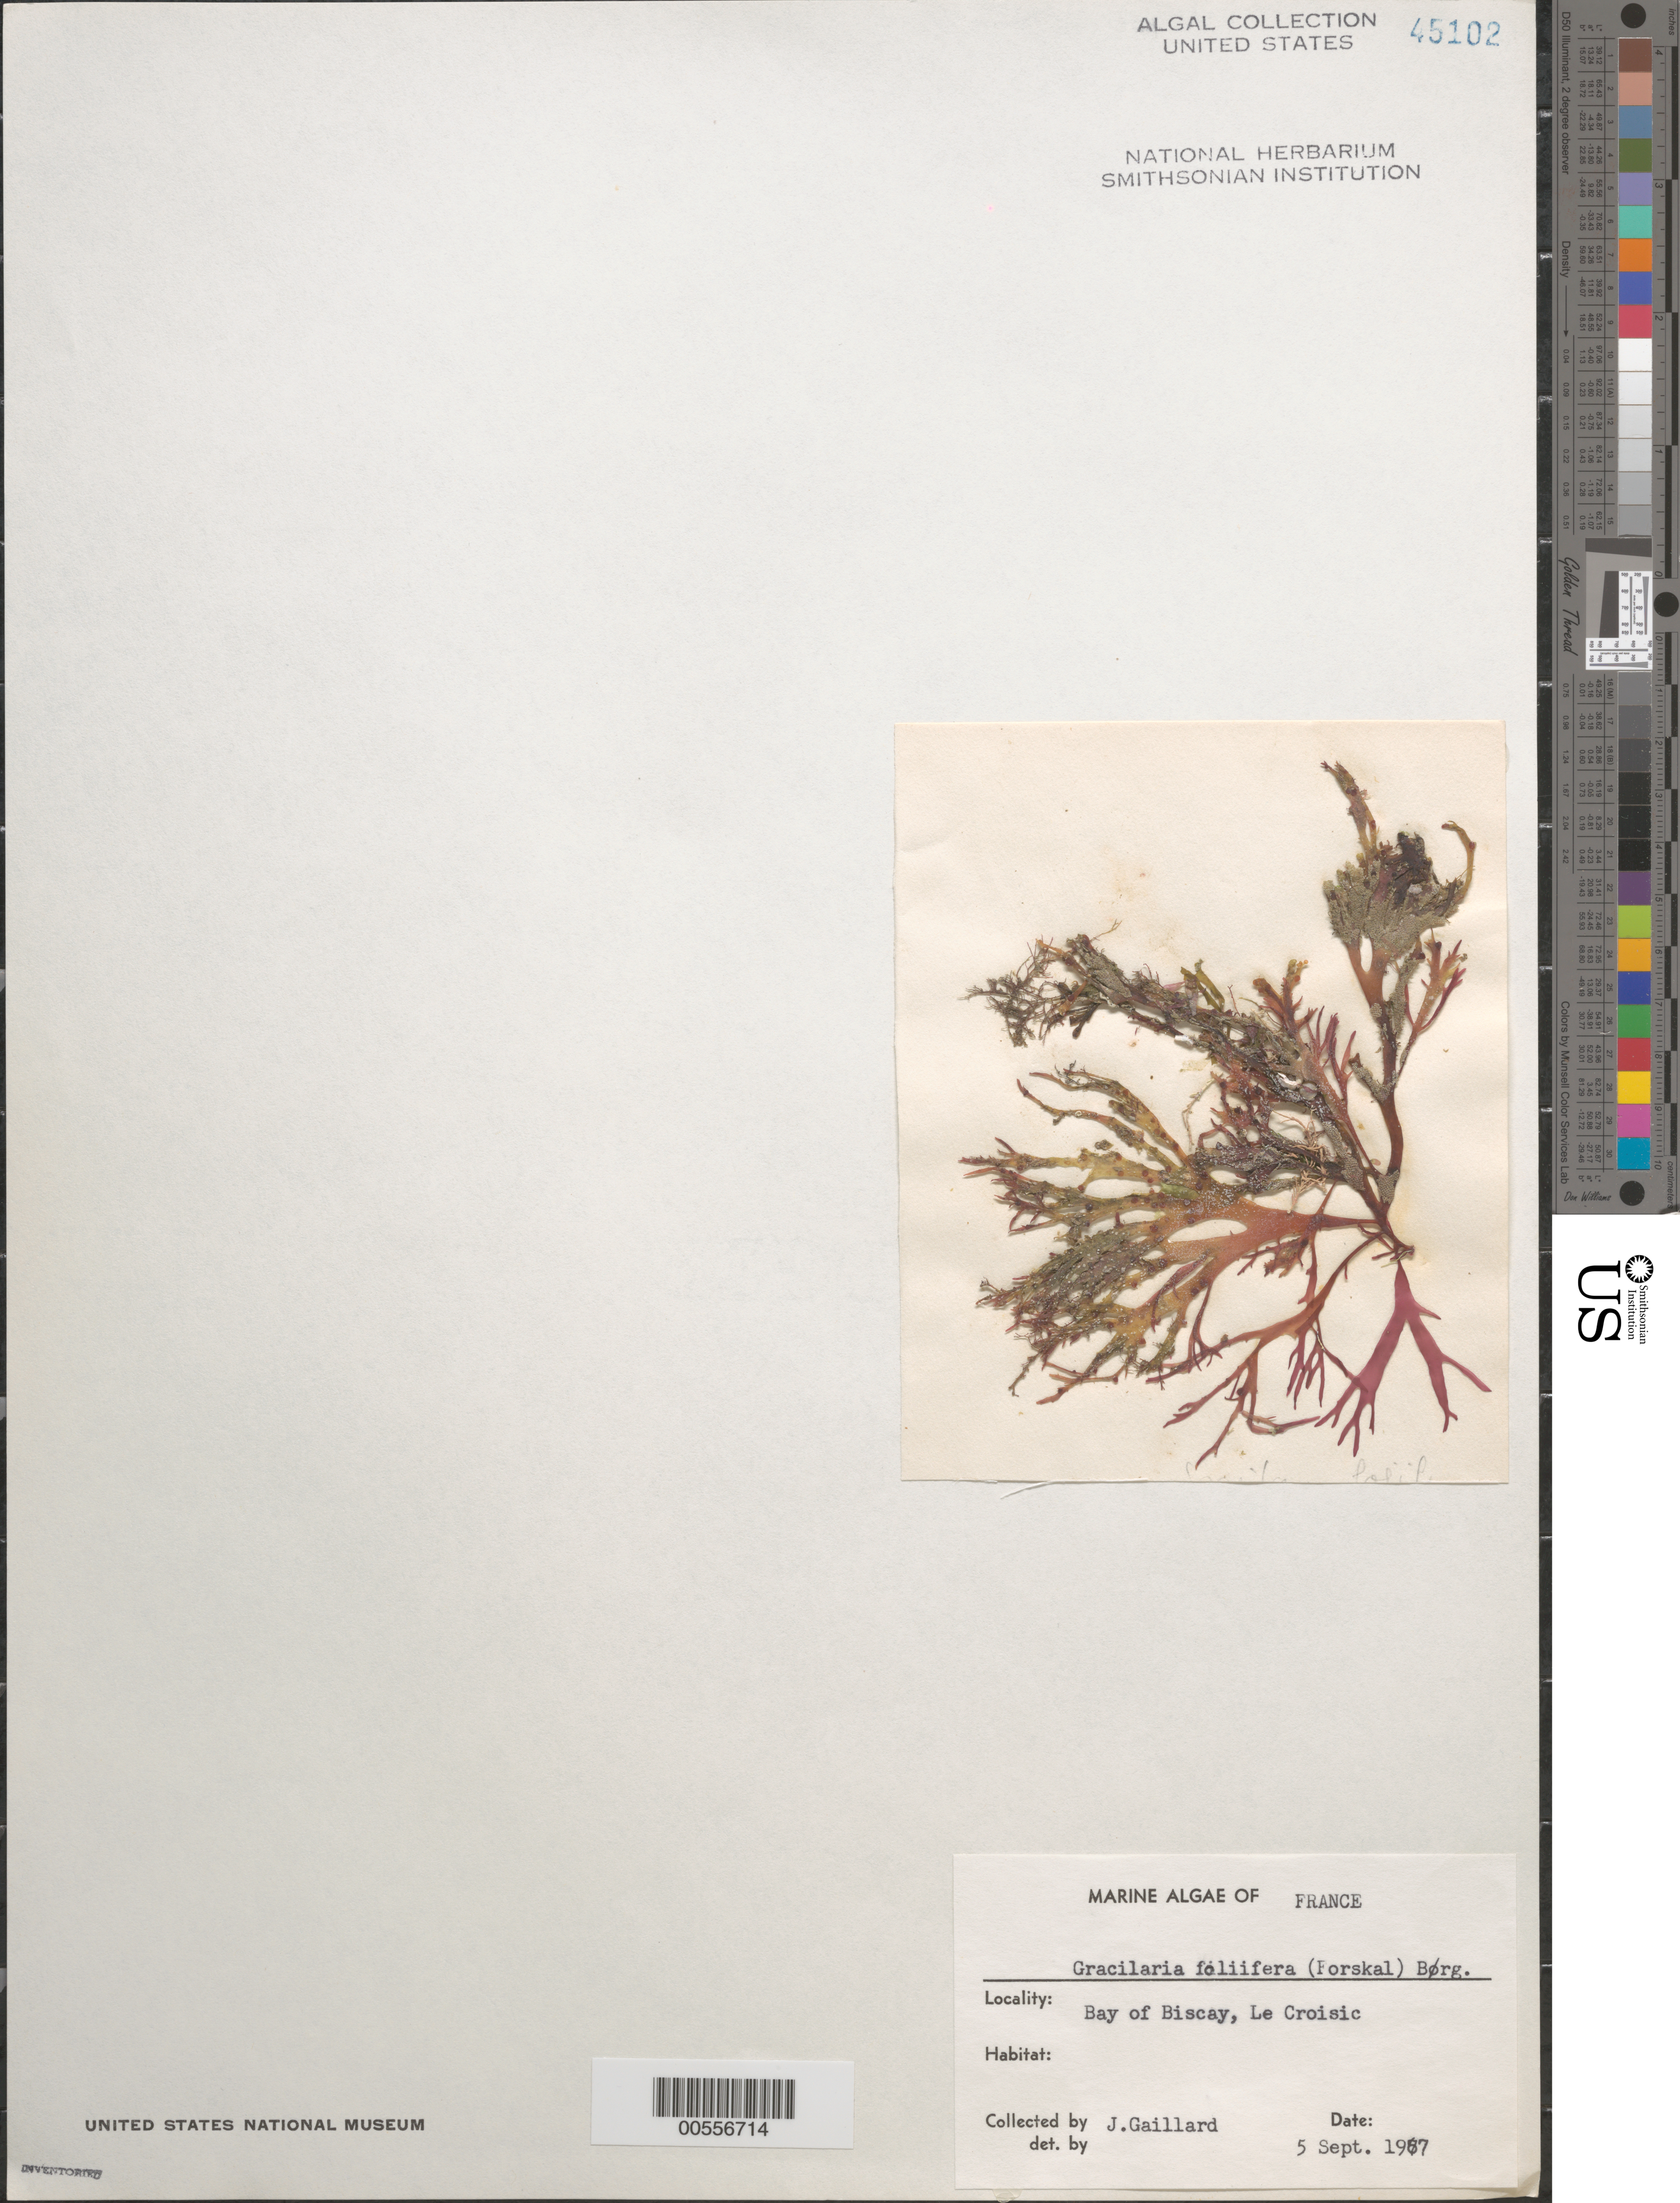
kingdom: Plantae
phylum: Rhodophyta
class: Florideophyceae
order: Gracilariales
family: Gracilariaceae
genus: Gracilaria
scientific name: Gracilaria foliifera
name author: (Forssk.) Børgesen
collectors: J. Gaillard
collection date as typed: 05 Sep 1967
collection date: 1967-09-05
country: France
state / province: Pays de la Loire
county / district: Loire-Atlantique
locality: Le Croisic, Bay of Biscay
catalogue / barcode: US 45102